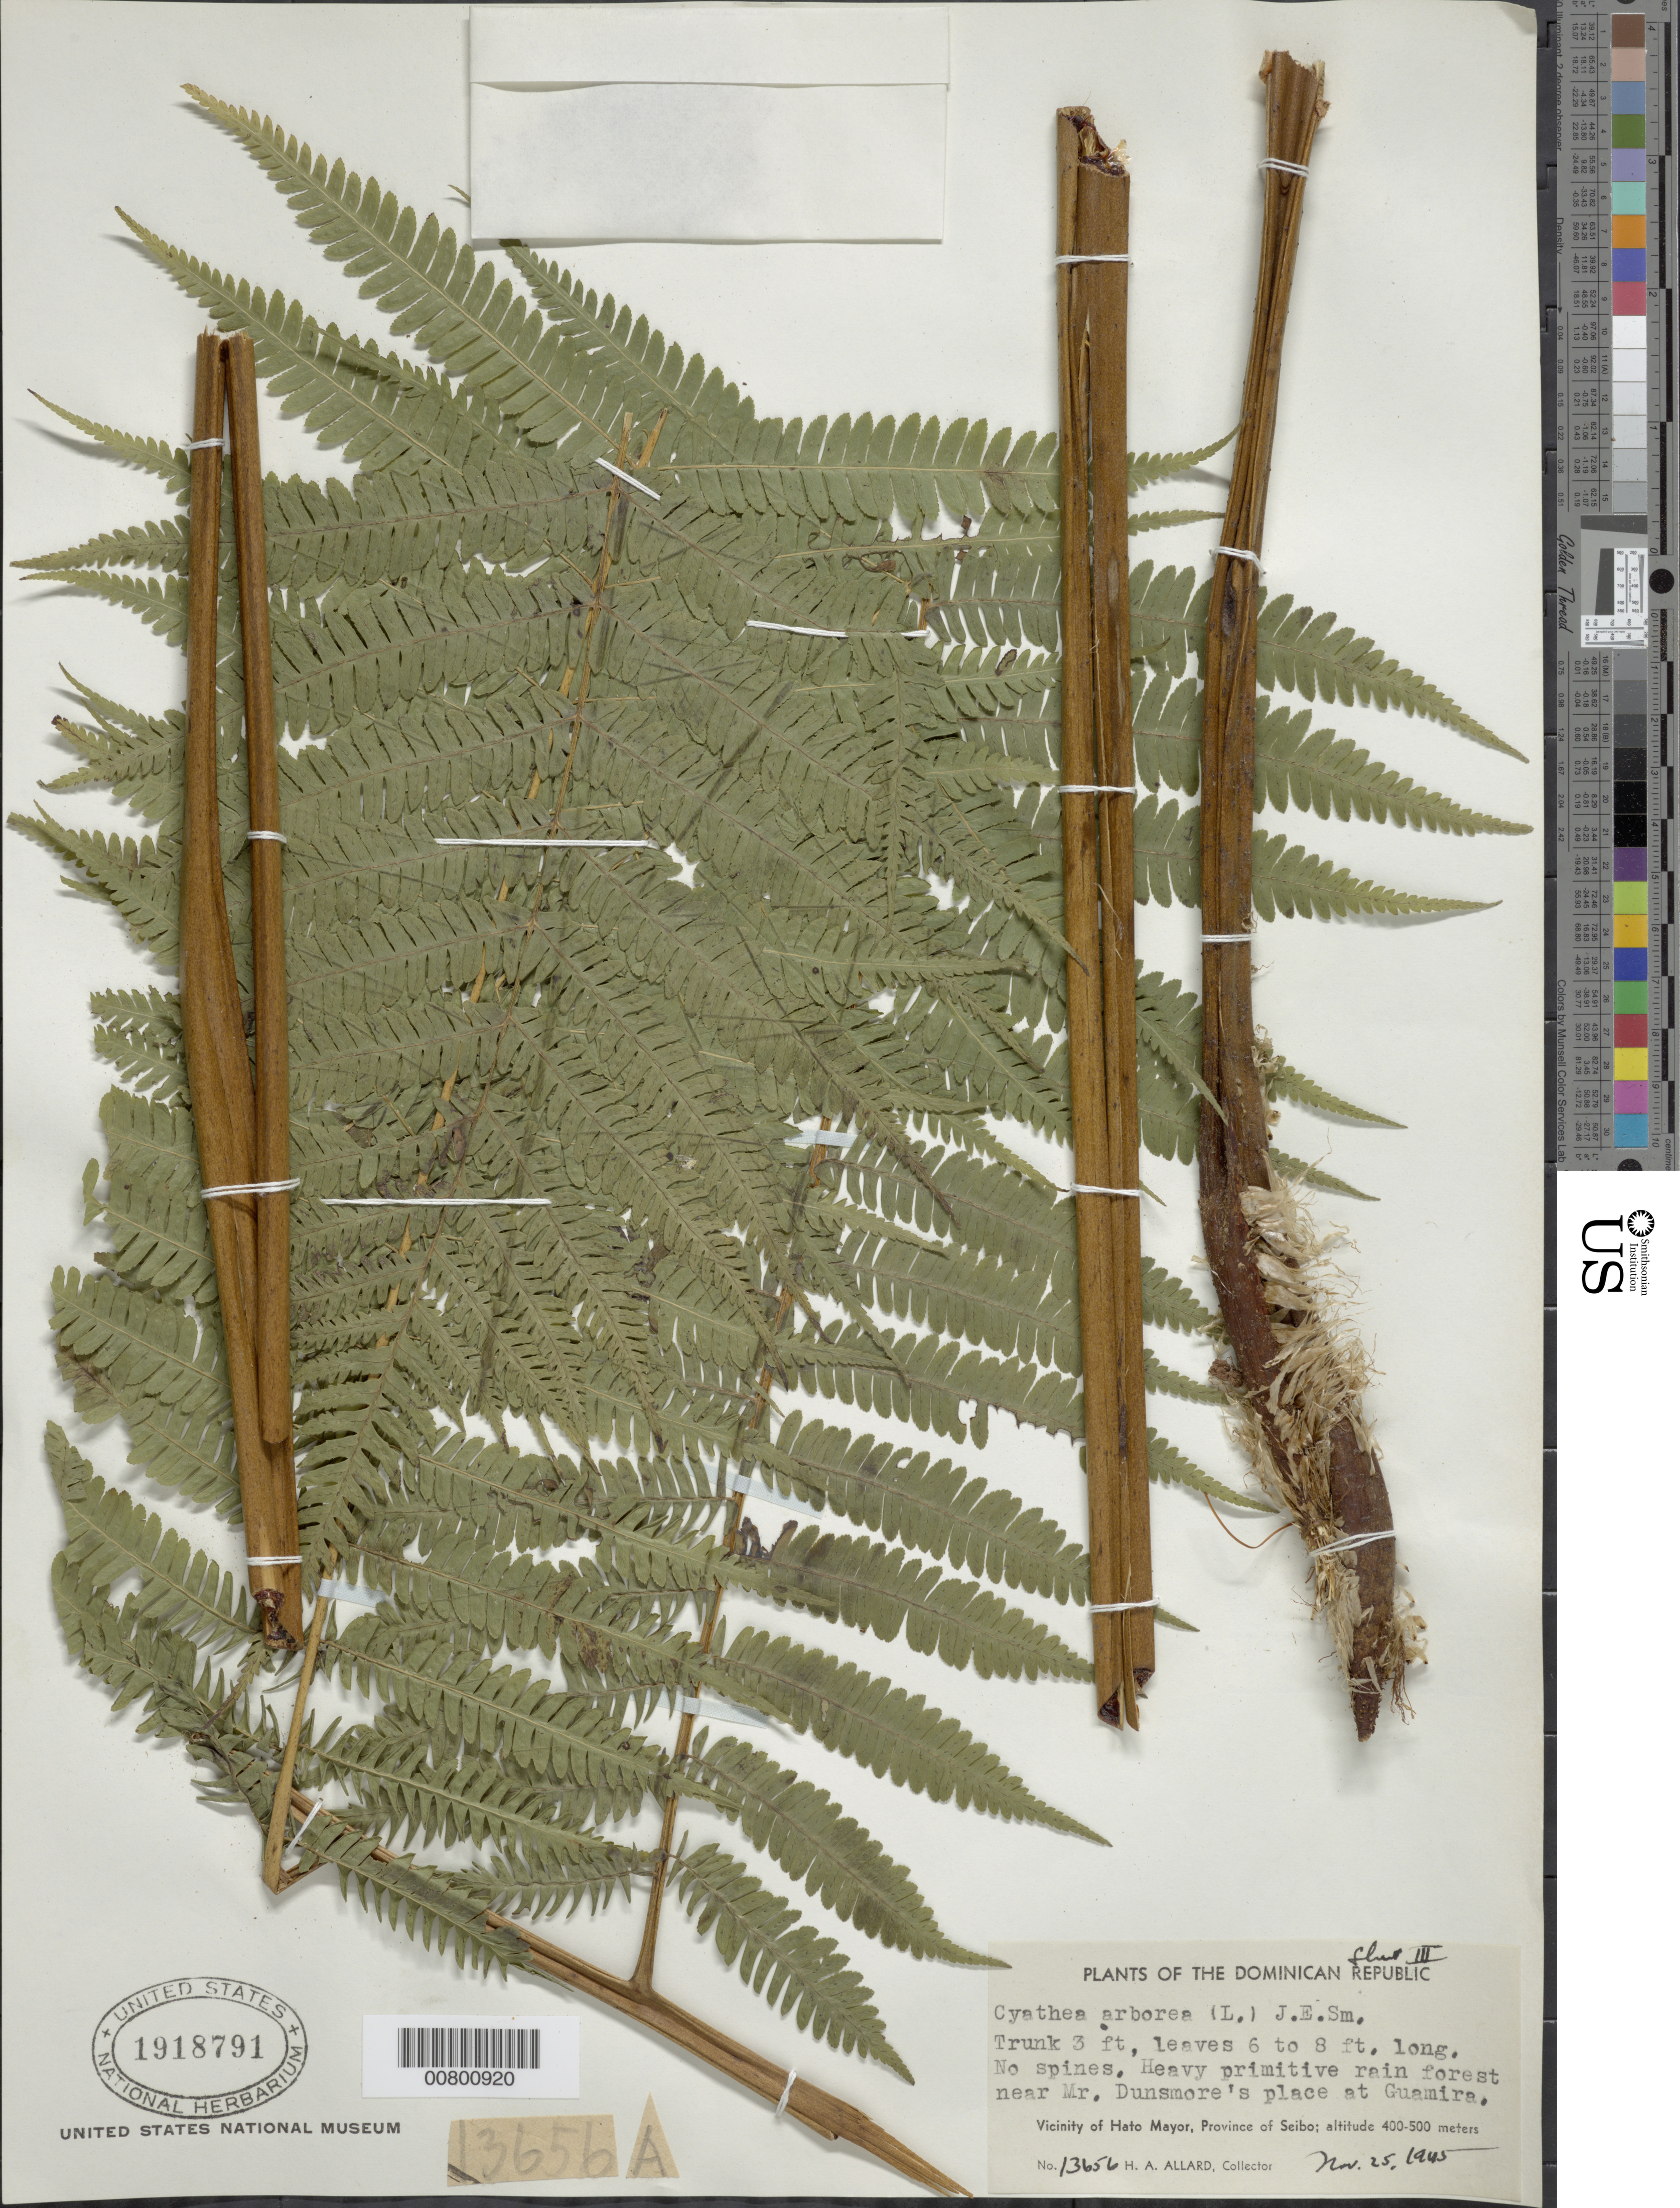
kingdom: Plantae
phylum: Tracheophyta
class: Polypodiopsida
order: Cyatheales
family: Cyatheaceae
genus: Cyathea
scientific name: Cyathea arborea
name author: (L.) Sm.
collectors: H. A. Allard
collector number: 13656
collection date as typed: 25 Nov 1945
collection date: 1945-11-25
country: Dominican Republic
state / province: El Seibo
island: Hispaniola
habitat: Heavy primitive rainforest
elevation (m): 400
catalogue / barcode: US 1918791